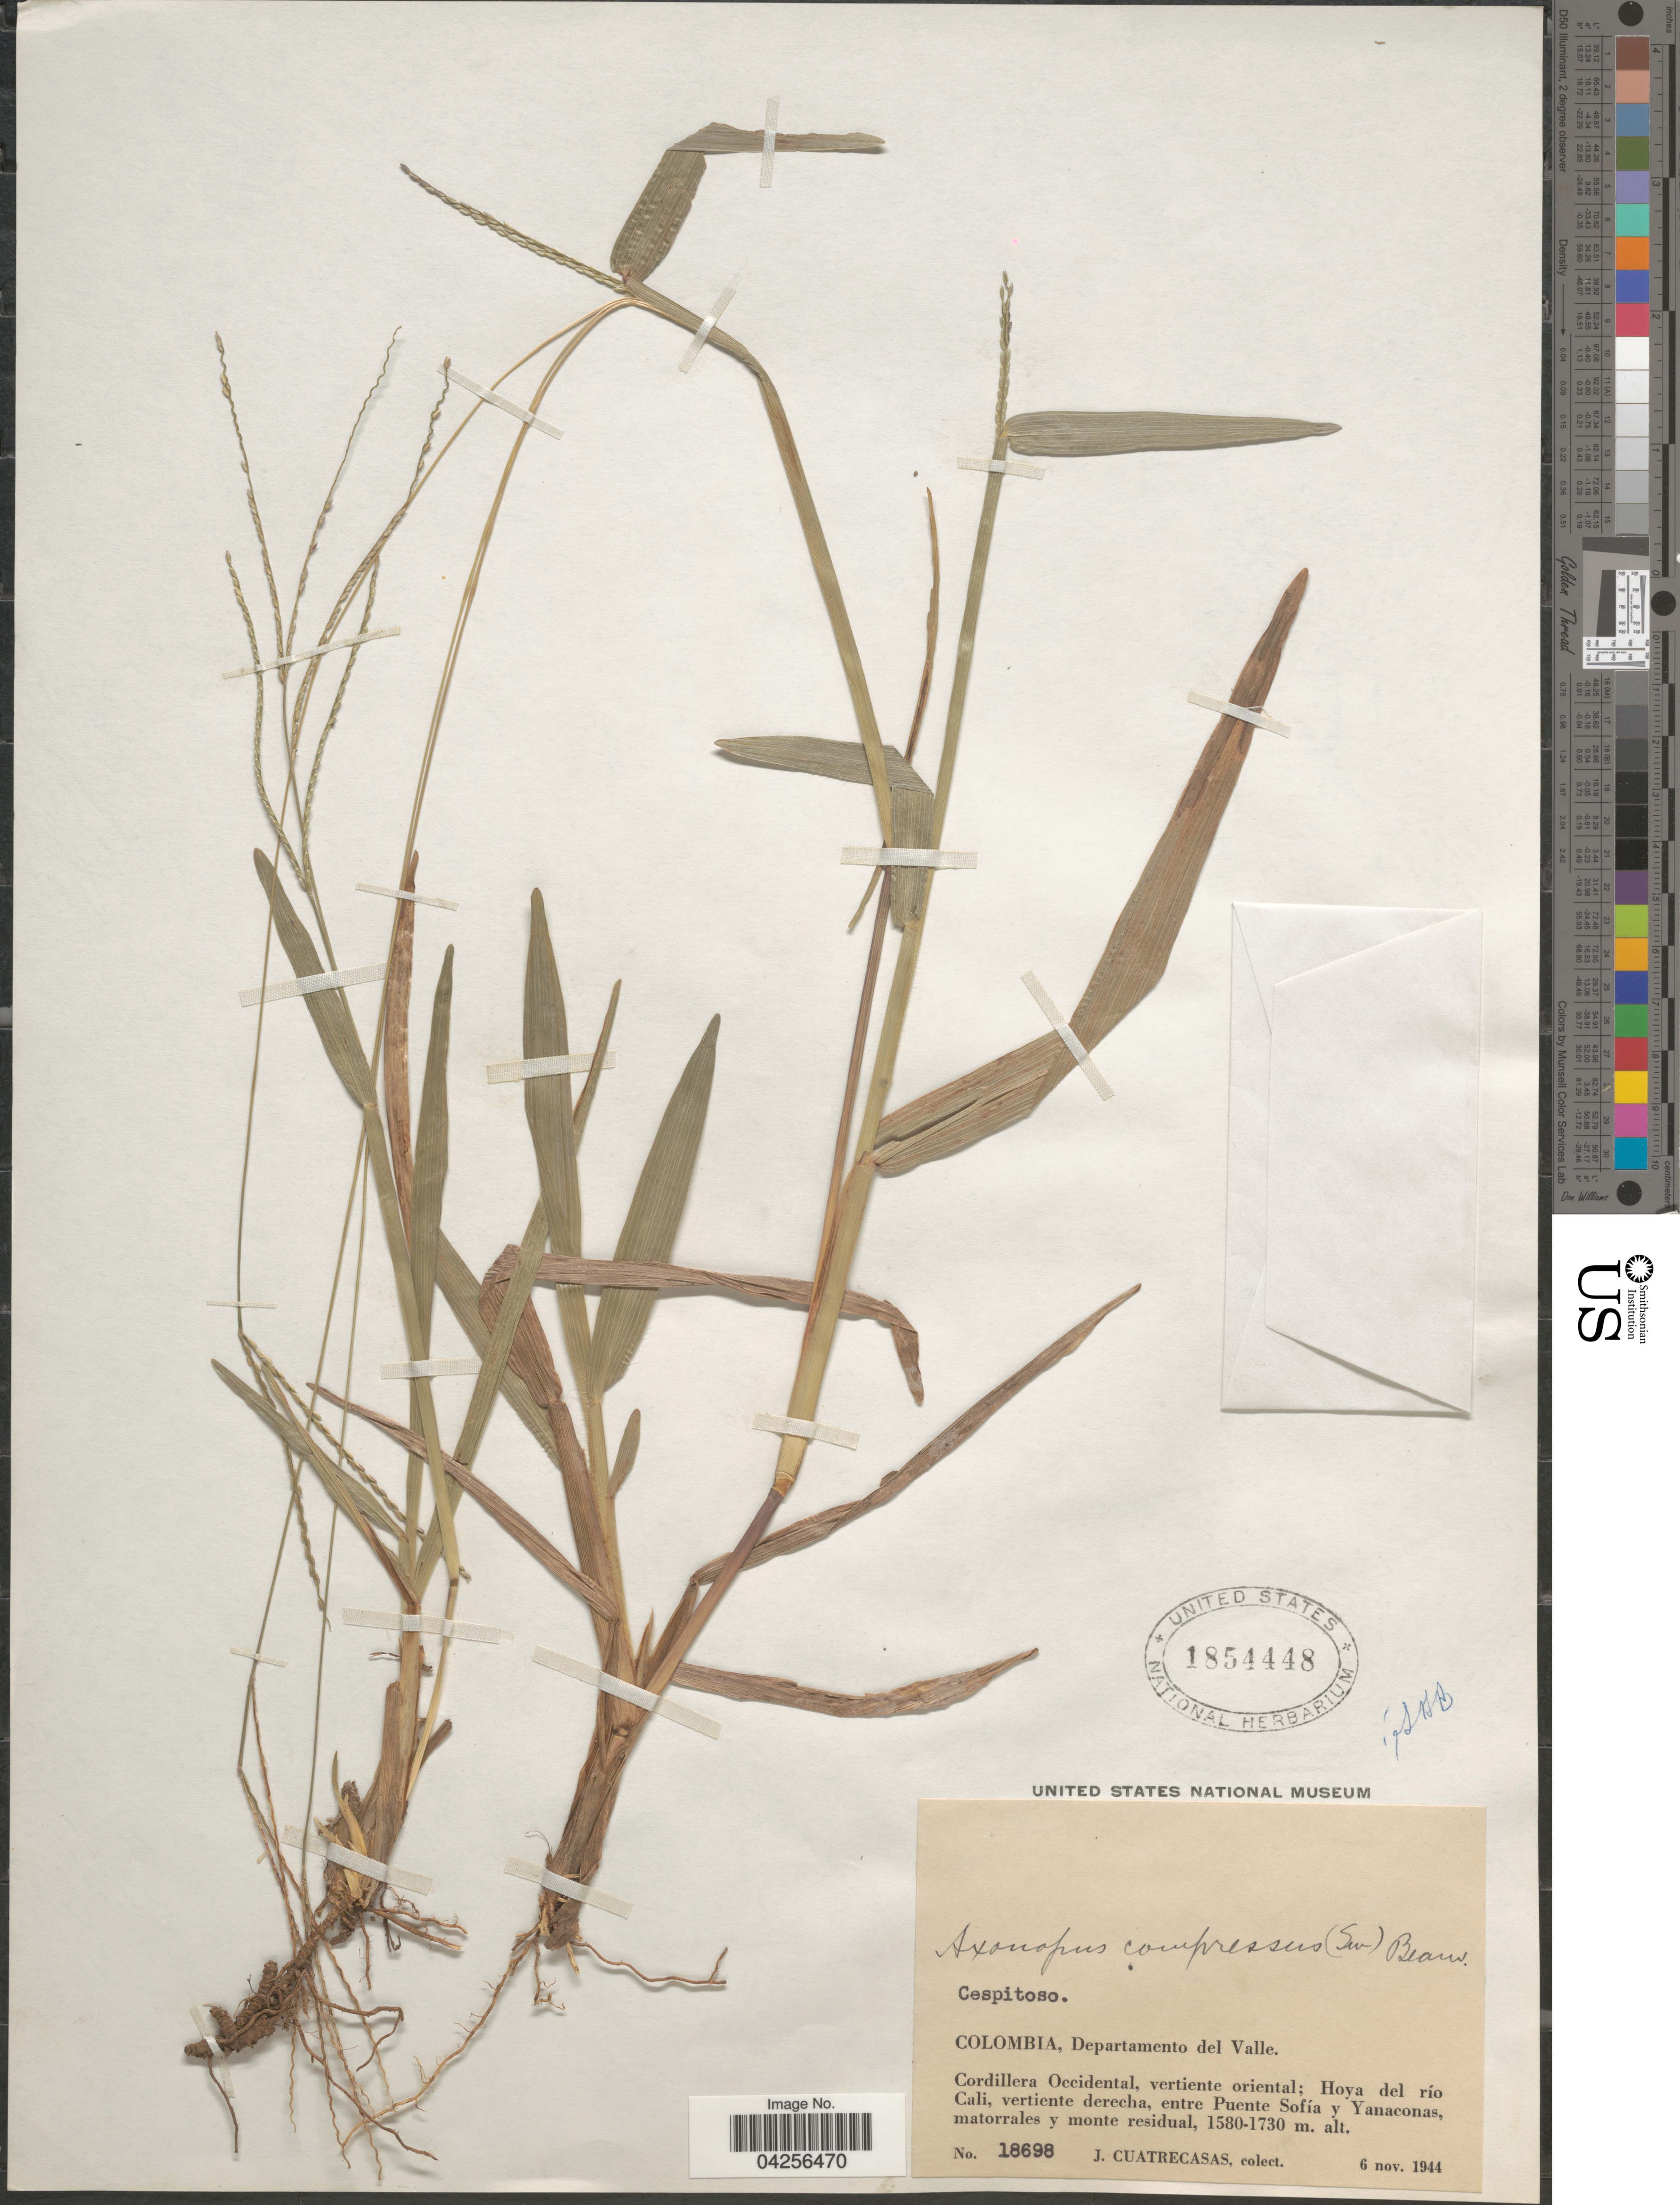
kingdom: Plantae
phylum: Tracheophyta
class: Liliopsida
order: Poales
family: Poaceae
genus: Axonopus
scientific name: Axonopus compressus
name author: (Sw.) P. Beauv.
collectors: J. Cuatrecasas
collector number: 18698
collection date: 1944-11-06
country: Colombia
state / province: Valle del Cauca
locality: Departamento del Valle. Cordillera Occidental, vertiente oriental: Hoya del río Cali, vertiente derecha, entre Puente Sofía y Yanaconas.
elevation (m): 1580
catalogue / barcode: US 1854448